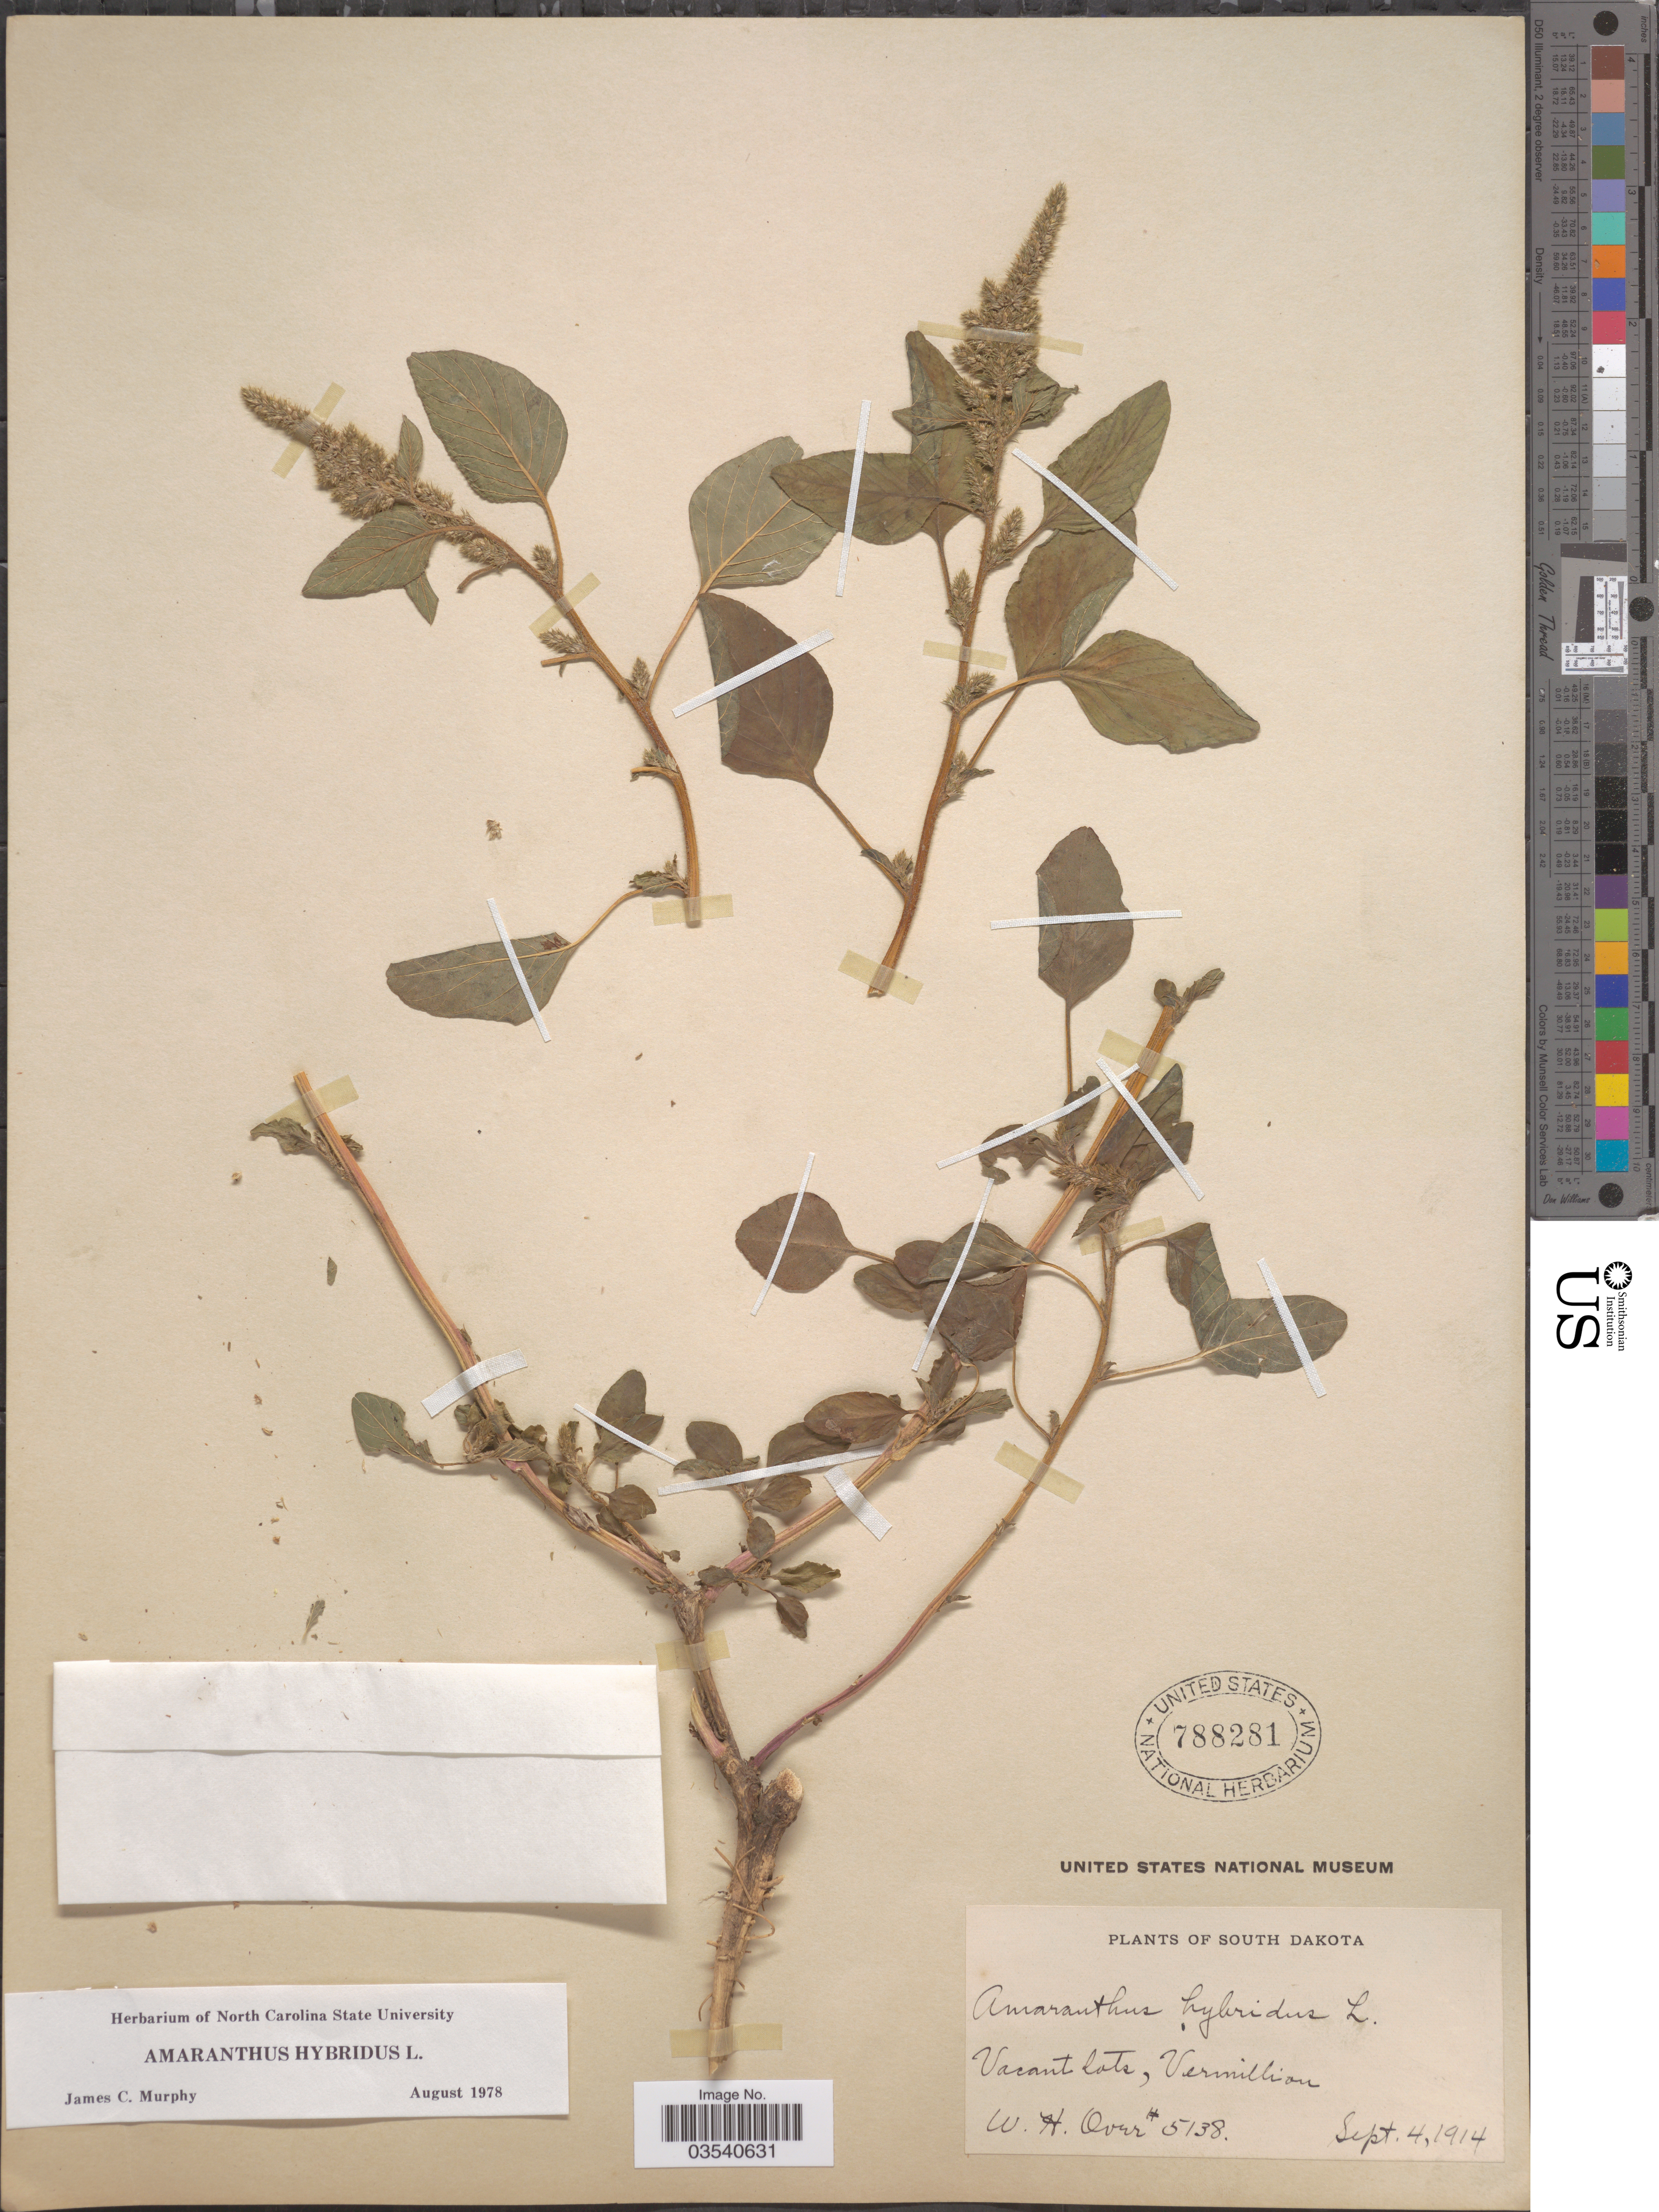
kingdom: Plantae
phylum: Tracheophyta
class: Magnoliopsida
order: Caryophyllales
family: Amaranthaceae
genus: Amaranthus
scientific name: Amaranthus hybridus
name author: L.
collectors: W. Over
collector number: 5138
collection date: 1914-09-04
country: United States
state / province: South Dakota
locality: Vacant lots, Vermillion.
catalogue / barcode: US 788281